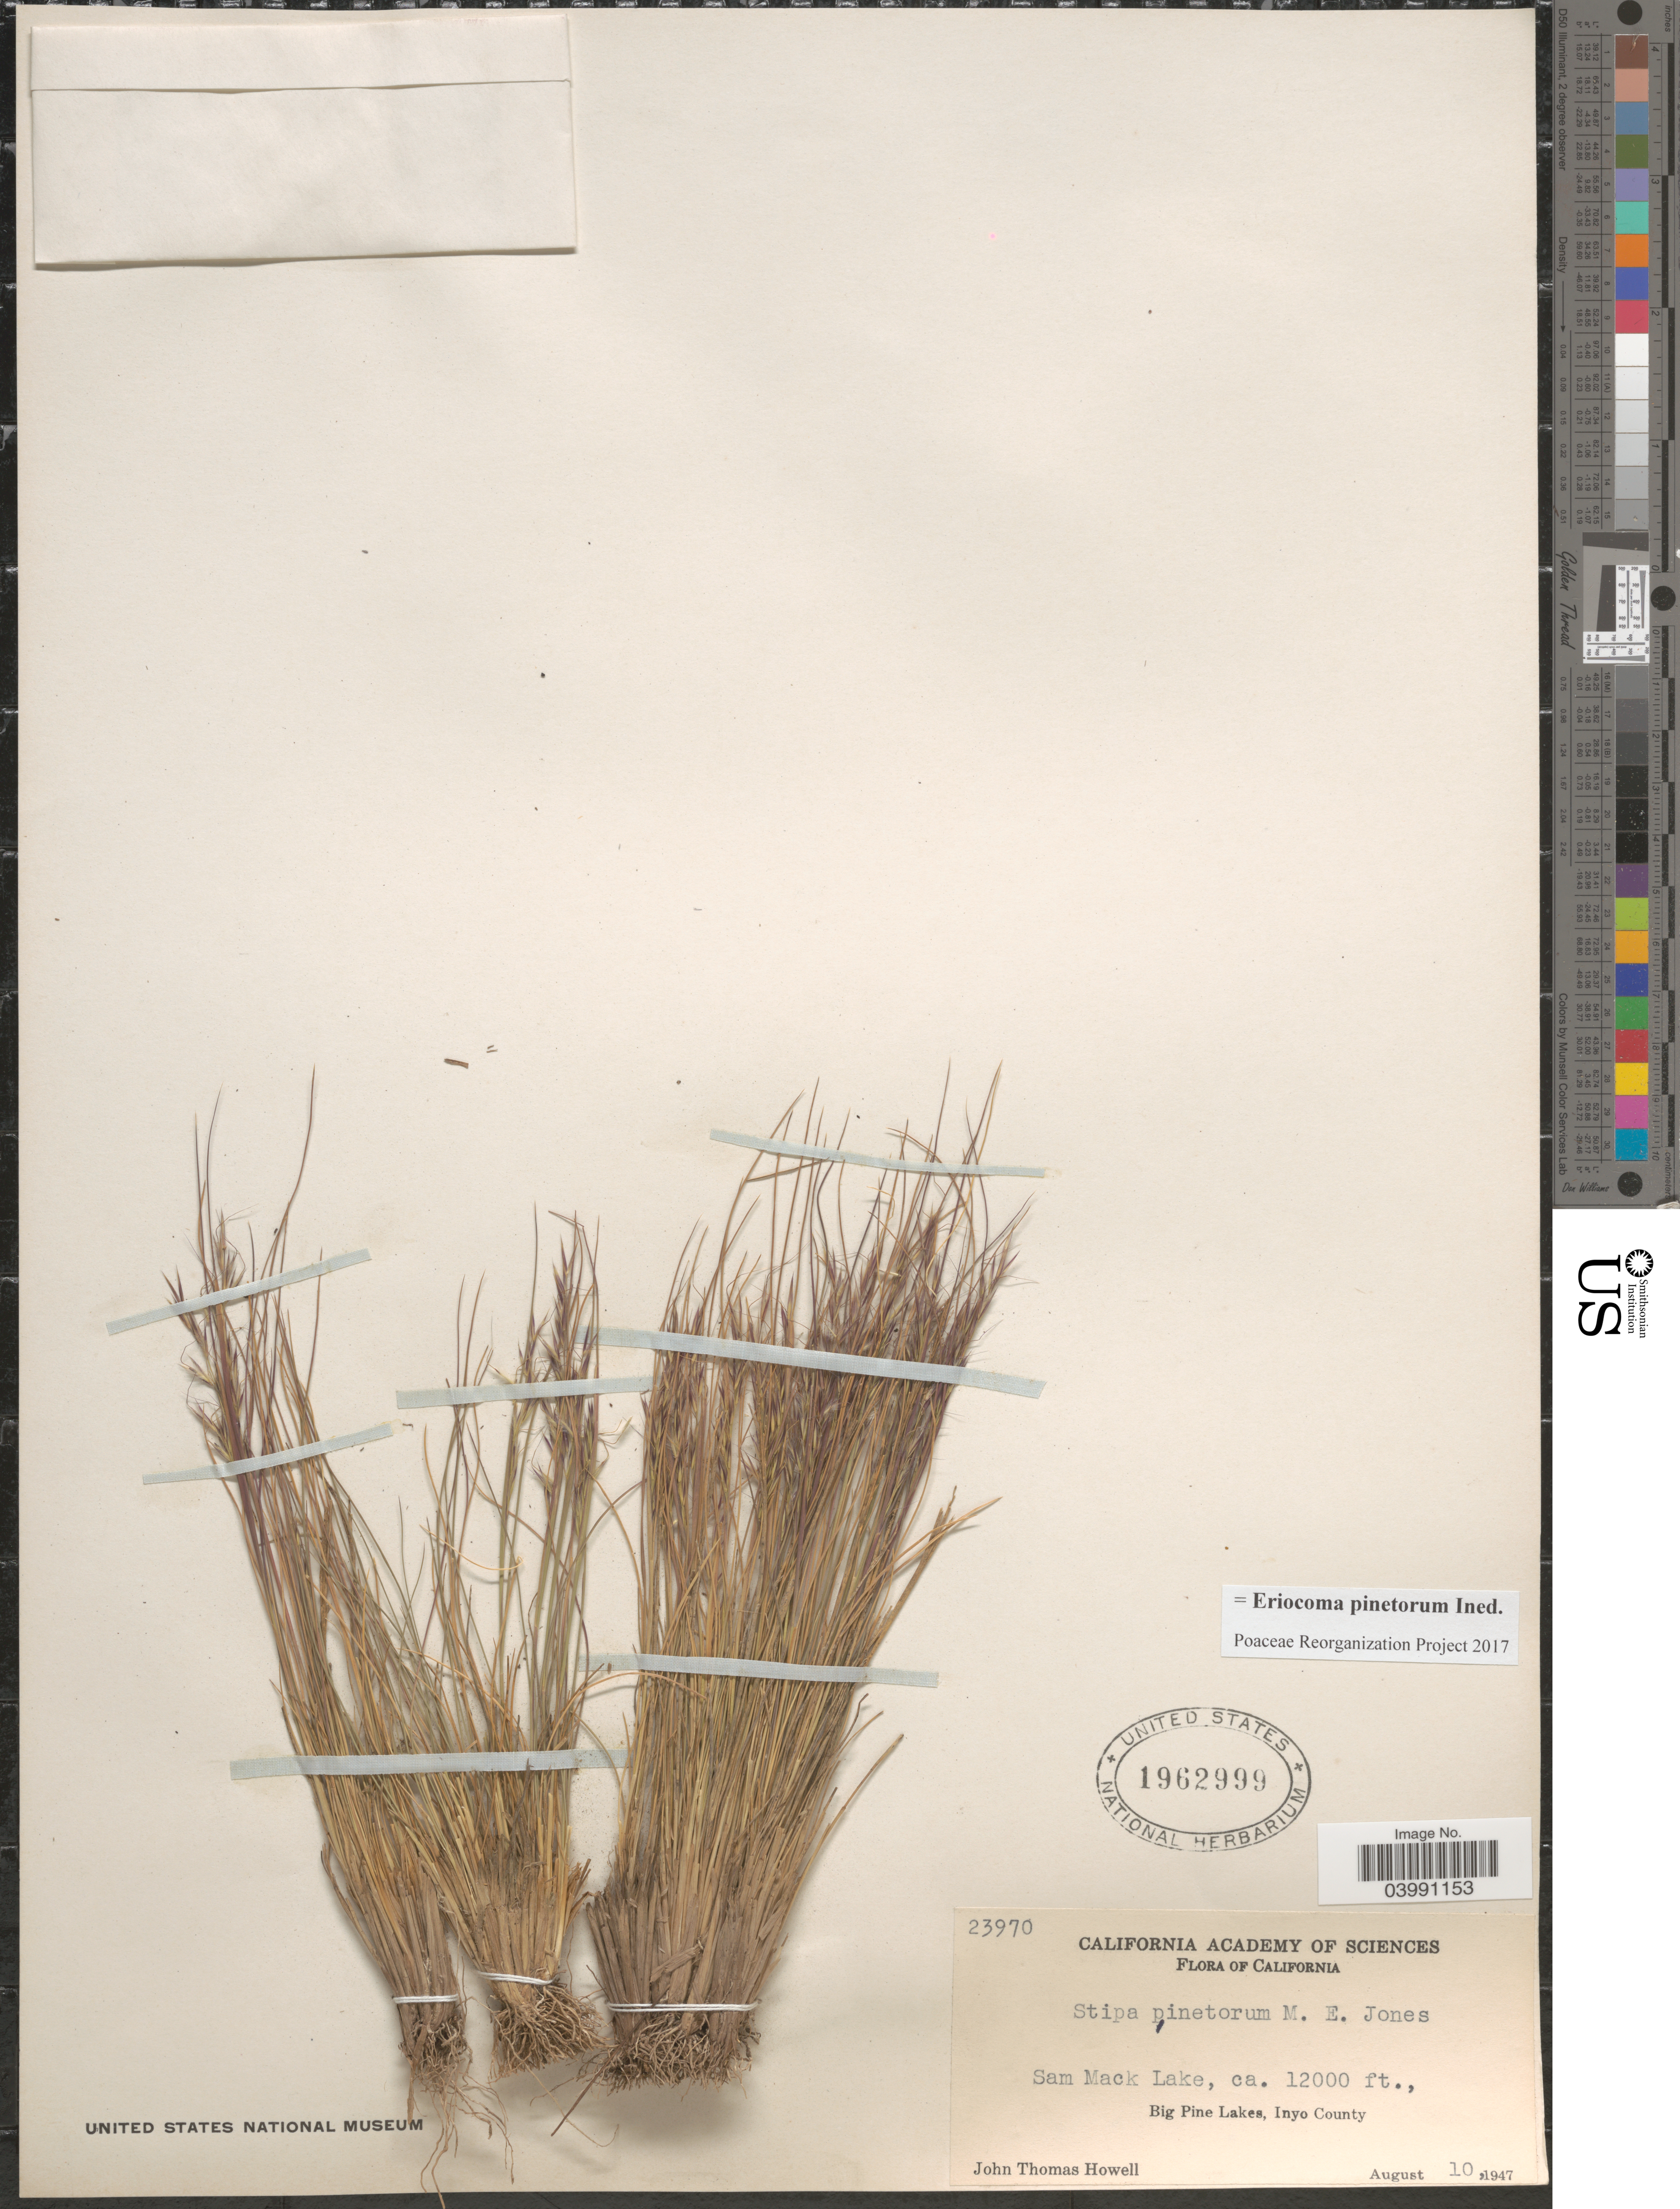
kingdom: Plantae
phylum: Tracheophyta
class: Liliopsida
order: Poales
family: Poaceae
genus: Eriocoma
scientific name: Eriocoma pinetorum ined.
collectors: J. T. Howell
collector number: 23970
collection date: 1947-08-10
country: United States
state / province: California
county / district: Inyo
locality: Sam Mack Lake. Big Pine Lakes, Inyo County.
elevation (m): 3658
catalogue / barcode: US 1962999